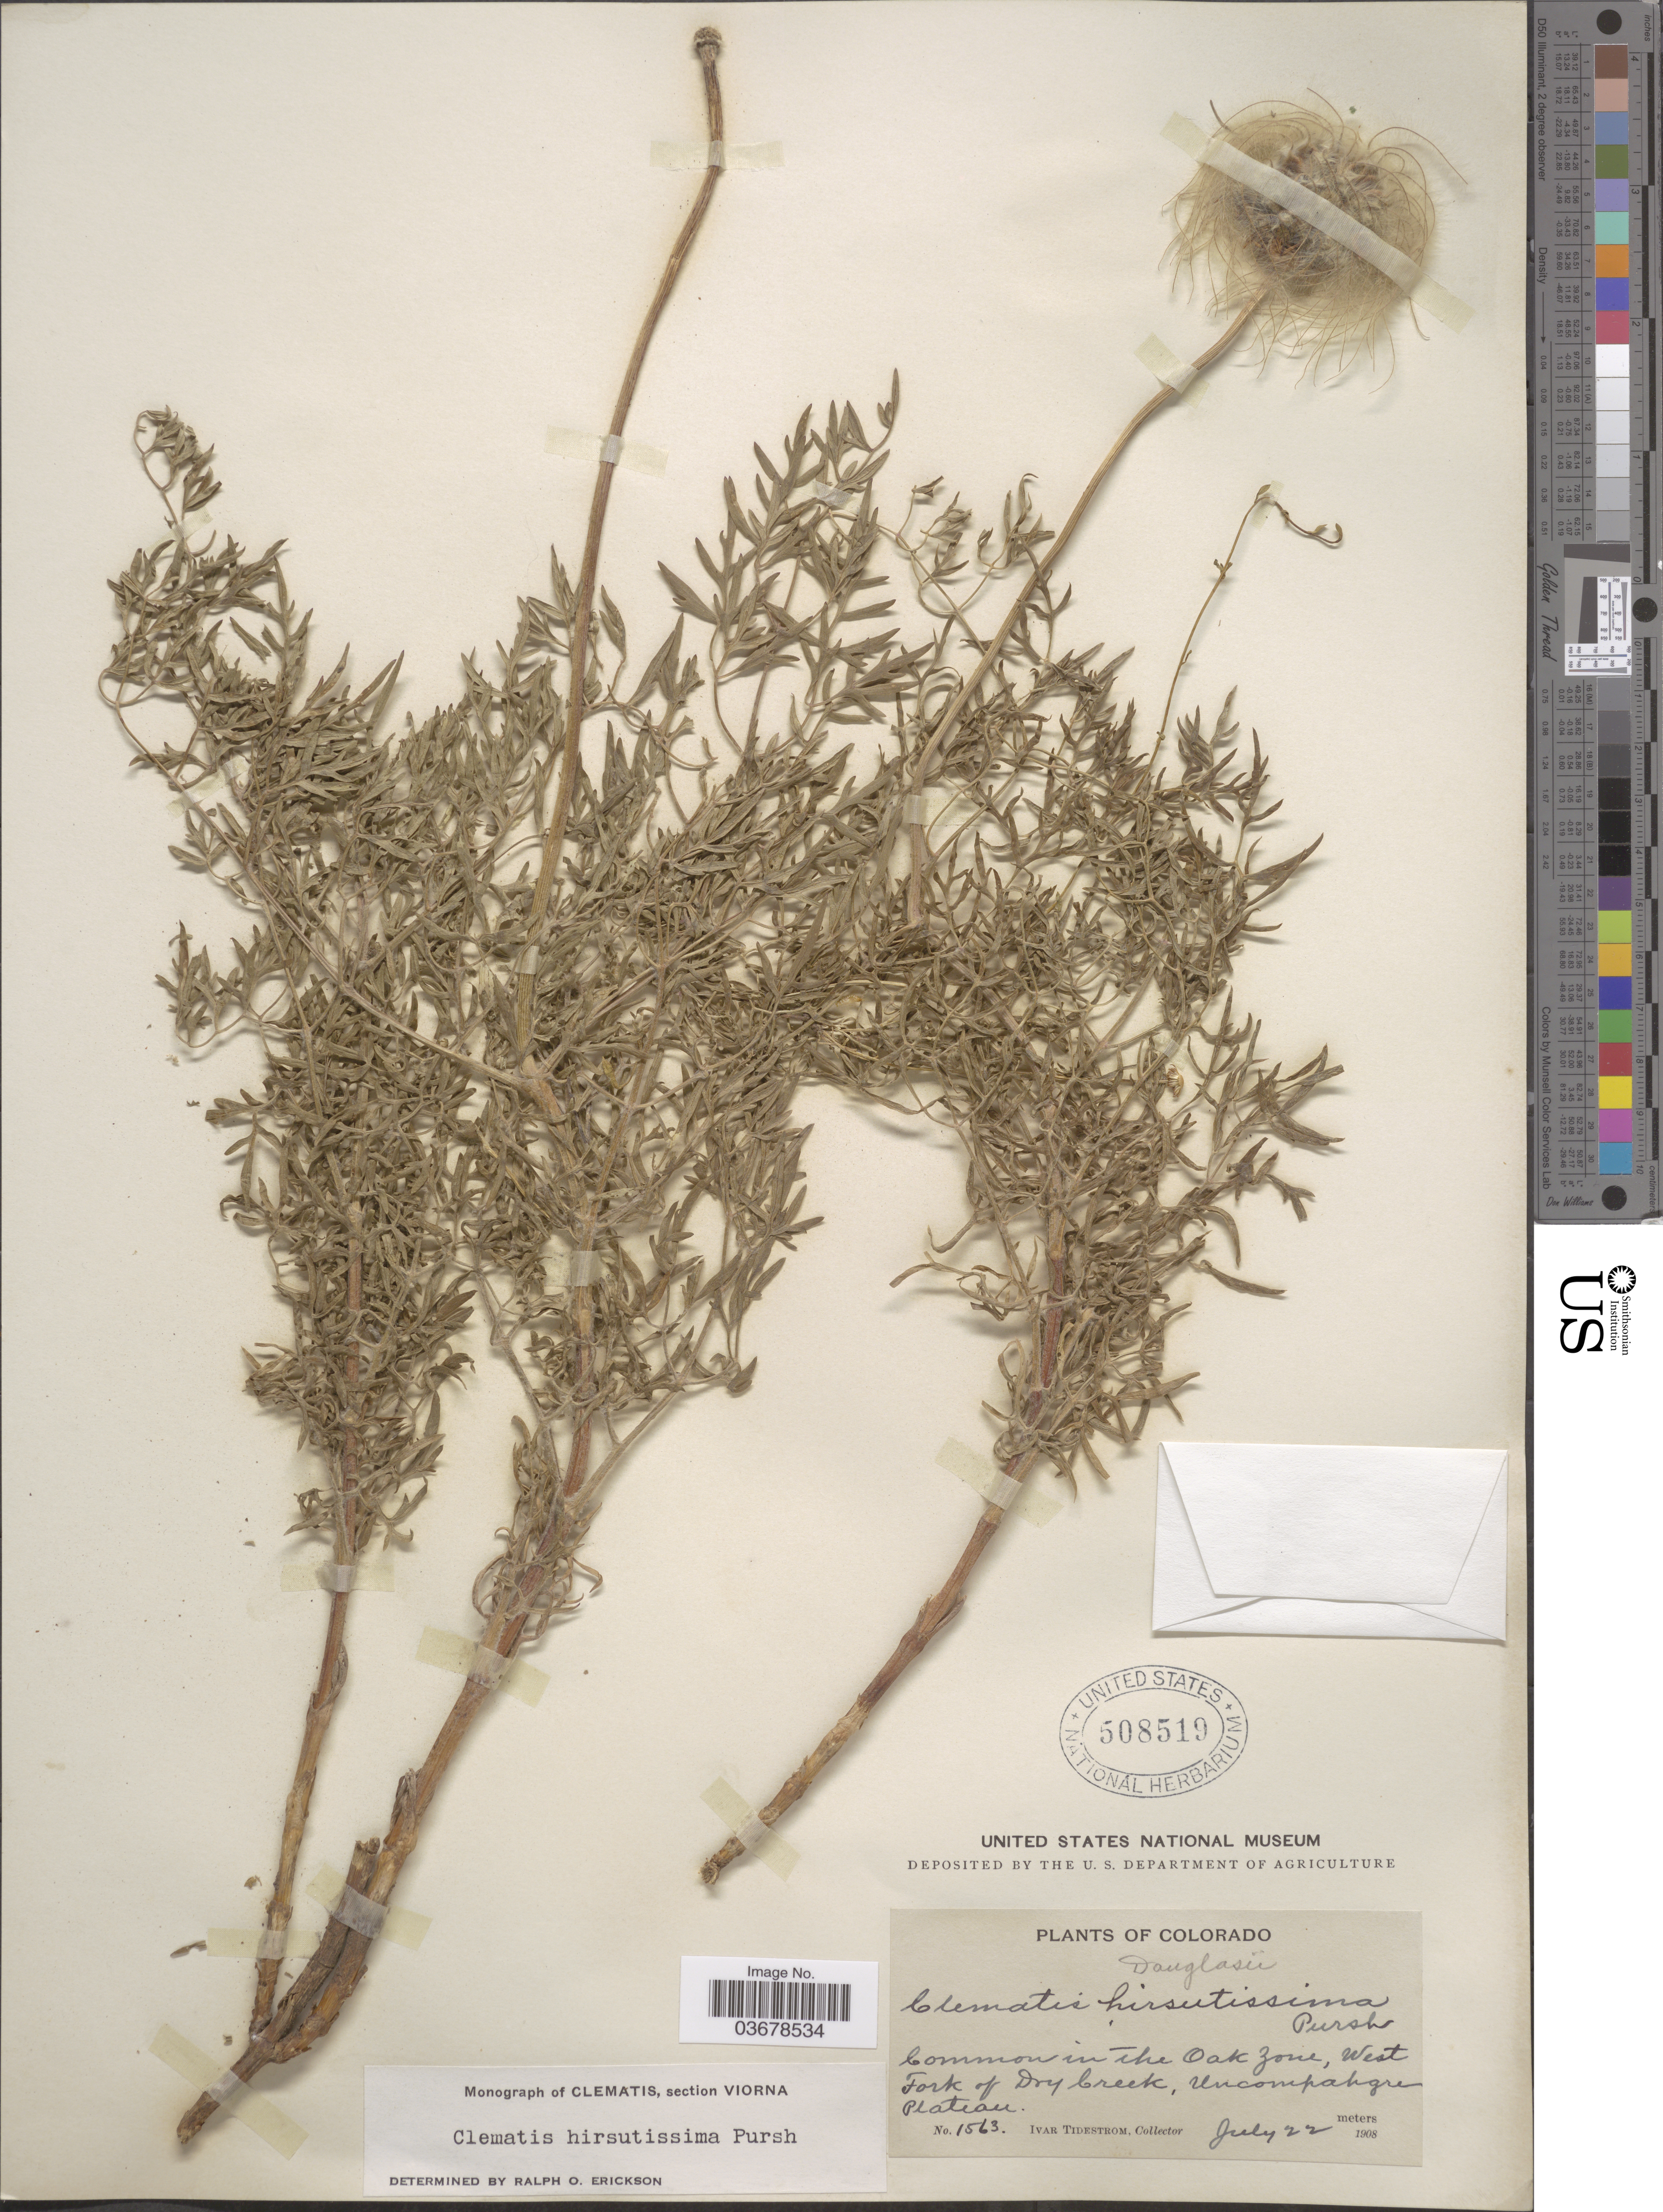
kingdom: Plantae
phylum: Tracheophyta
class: Magnoliopsida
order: Ranunculales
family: Ranunculaceae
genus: Clematis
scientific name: Clematis viorna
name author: L.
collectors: I. F. Tidestrom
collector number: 1563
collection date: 1908-07-22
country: United States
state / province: Colorado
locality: Common in the Oak Zone, West Fork of Dry Creek, Uncompahgre Plateau.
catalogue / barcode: US 508519